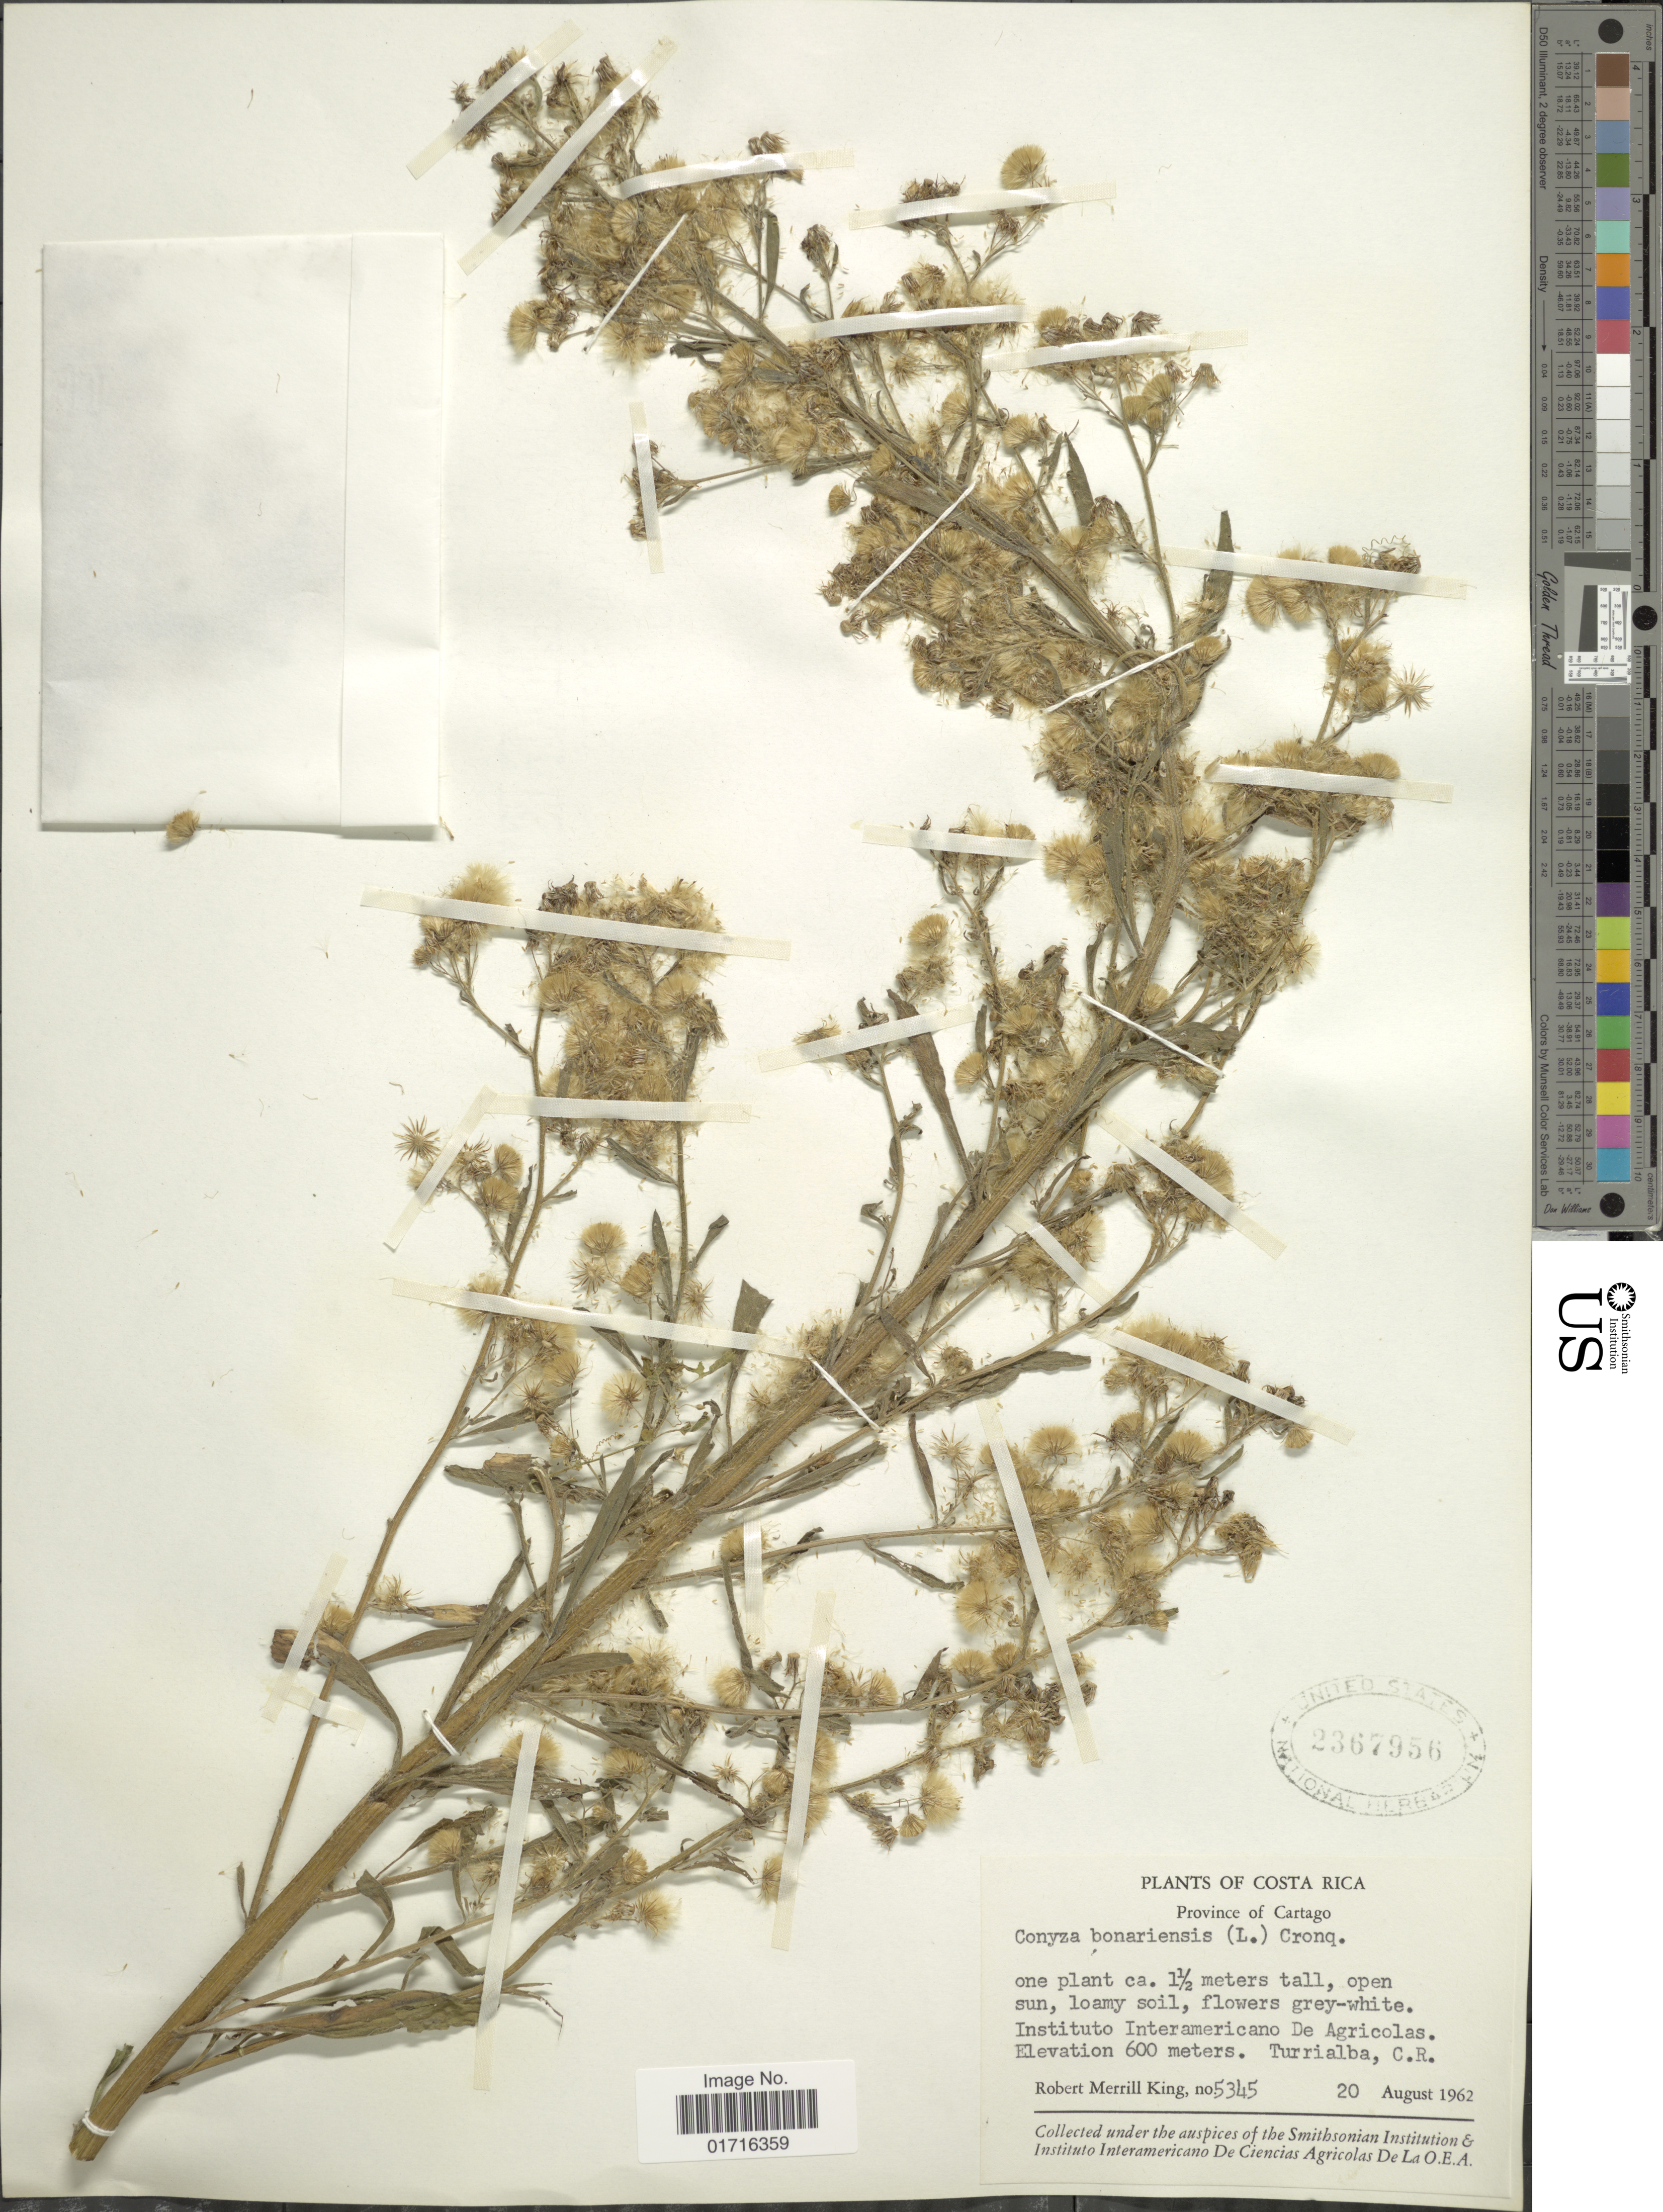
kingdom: Plantae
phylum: Tracheophyta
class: Magnoliopsida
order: Asterales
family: Asteraceae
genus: Conyza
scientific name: Conyza bonariensis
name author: (L.) Cronq.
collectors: R. M. King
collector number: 5345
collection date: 1962-08-20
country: Costa Rica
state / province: Cartago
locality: Instituto Interamericano de Agricolas, Turrialba, C.R.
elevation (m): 600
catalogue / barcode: US 2367956